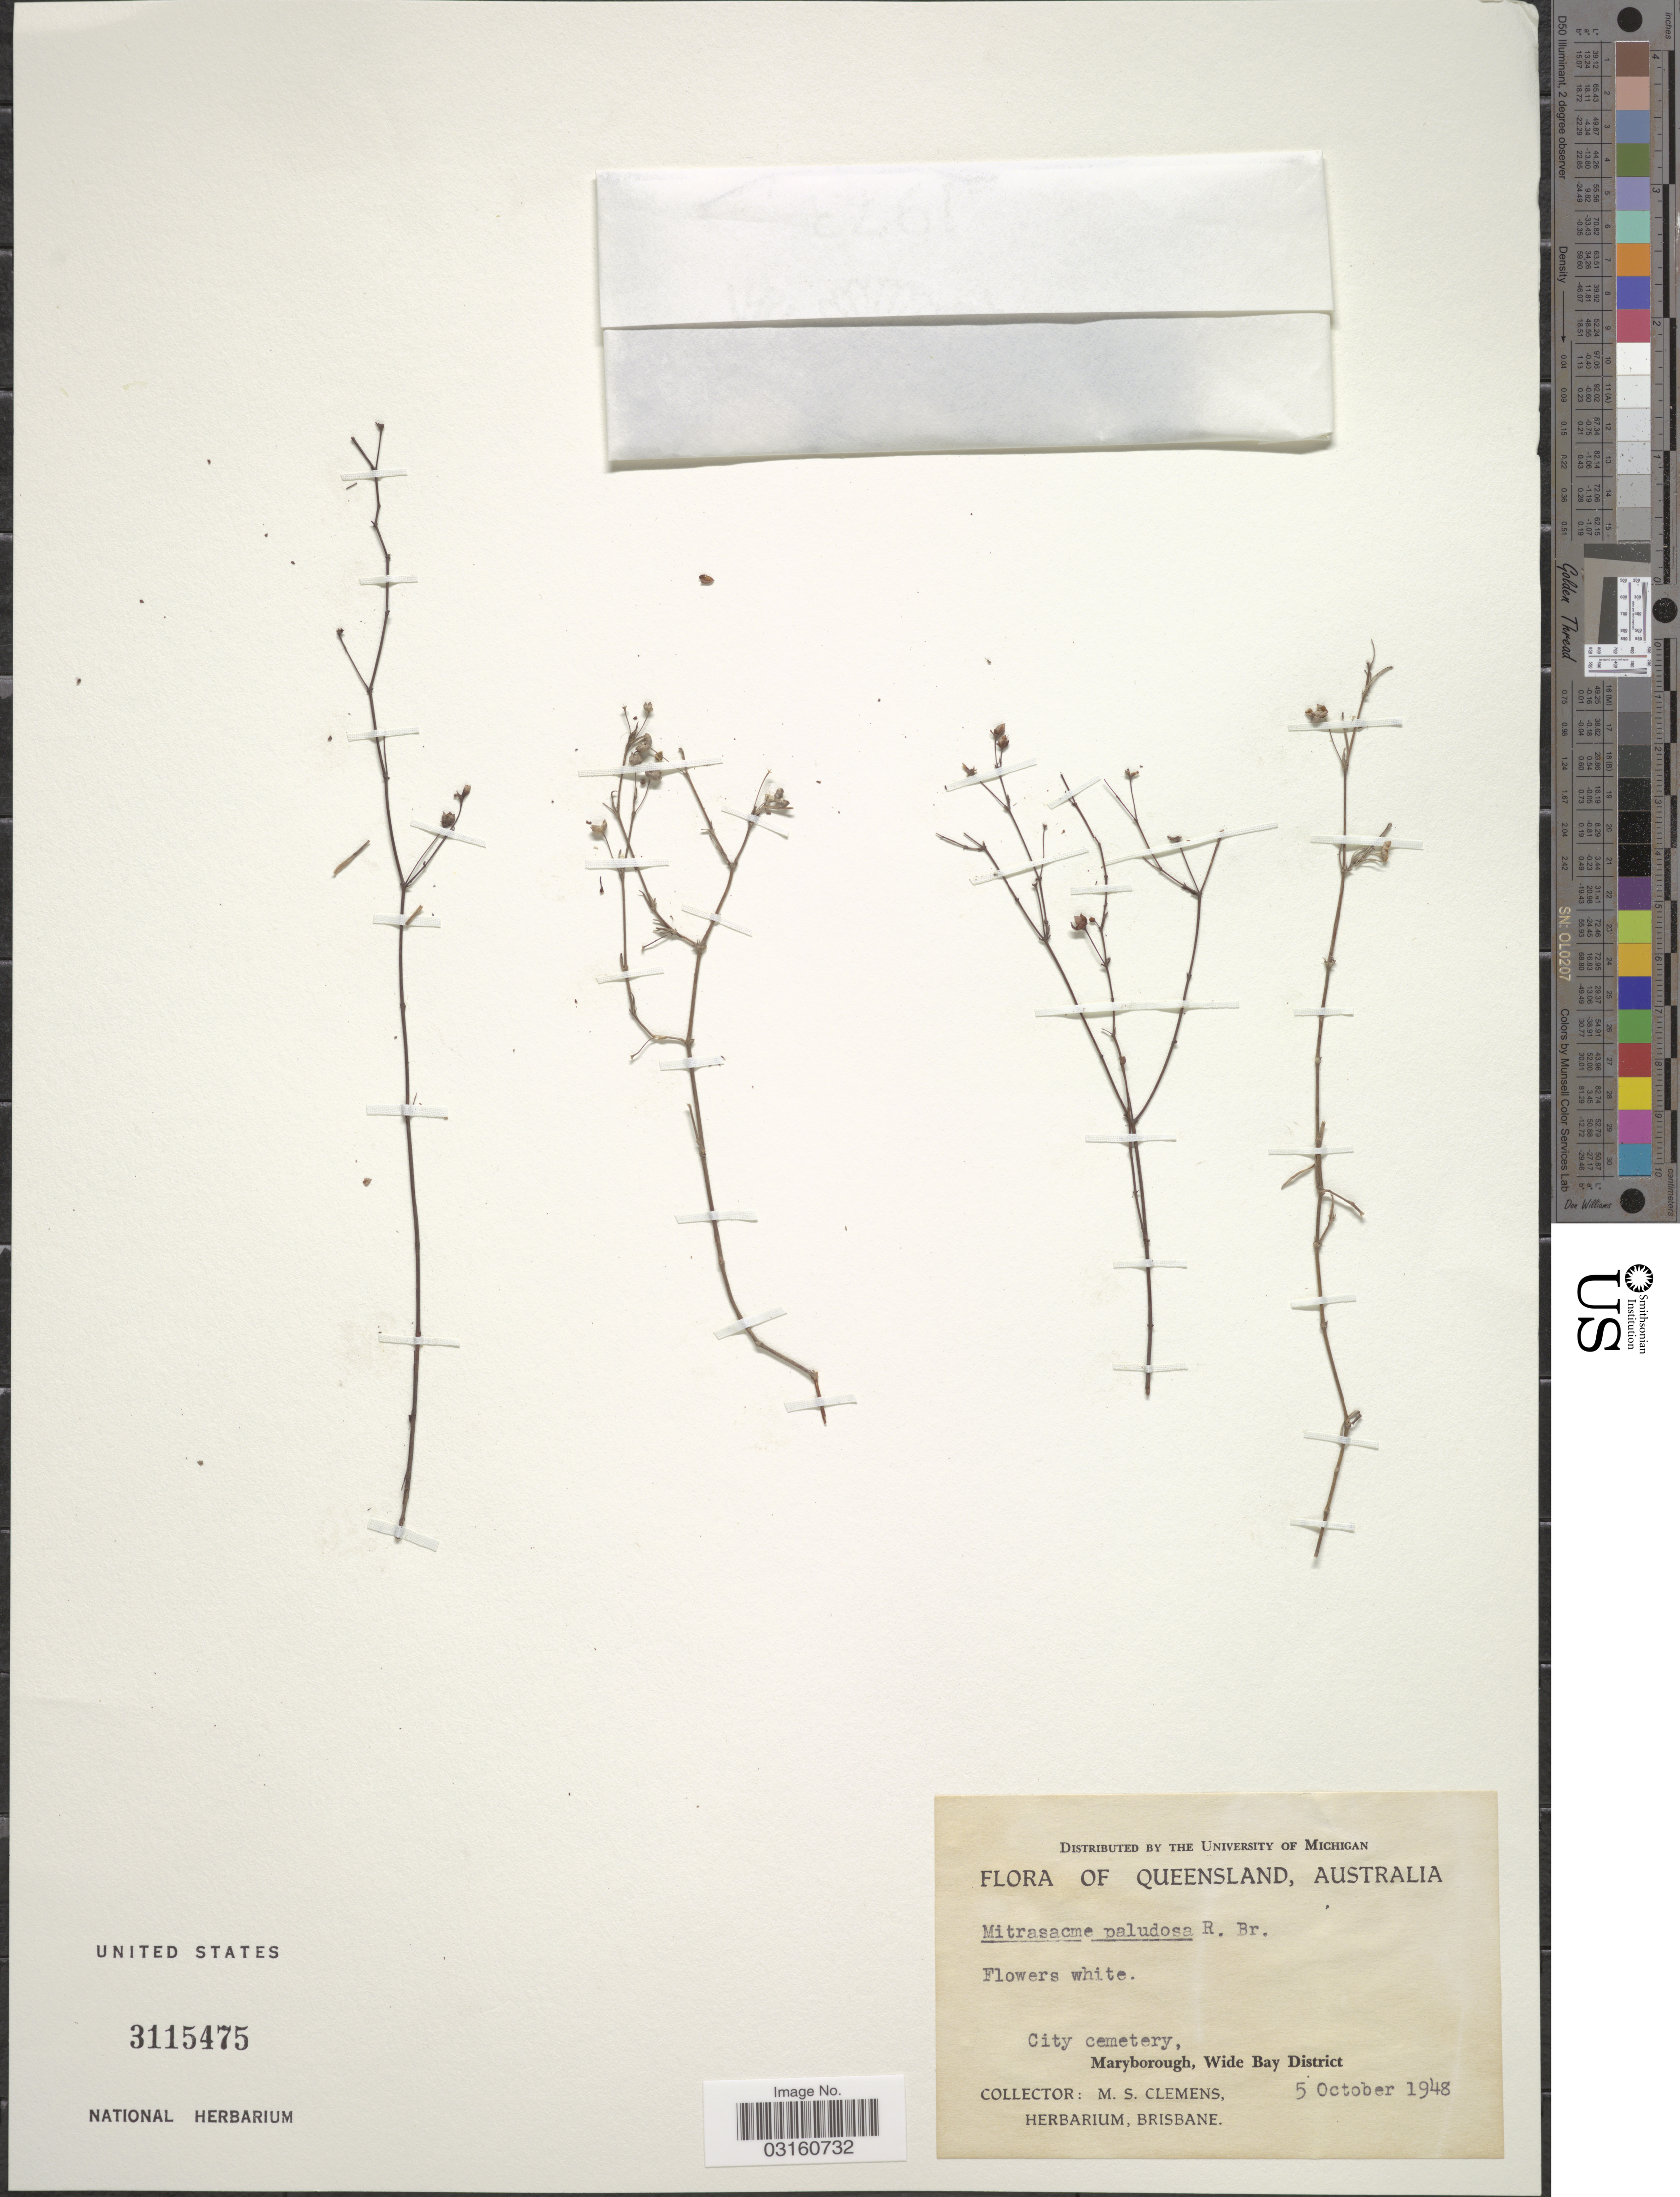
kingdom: Plantae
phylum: Tracheophyta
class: Magnoliopsida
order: Gentianales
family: Loganiaceae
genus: Mitrasacme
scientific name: Mitrasacme paludosa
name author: R. Br.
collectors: M. S. Clemens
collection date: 1948-10-05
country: Australia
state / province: Queensland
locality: City cemetery, Maryborough, Wide Bay District.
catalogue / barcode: US 3115475